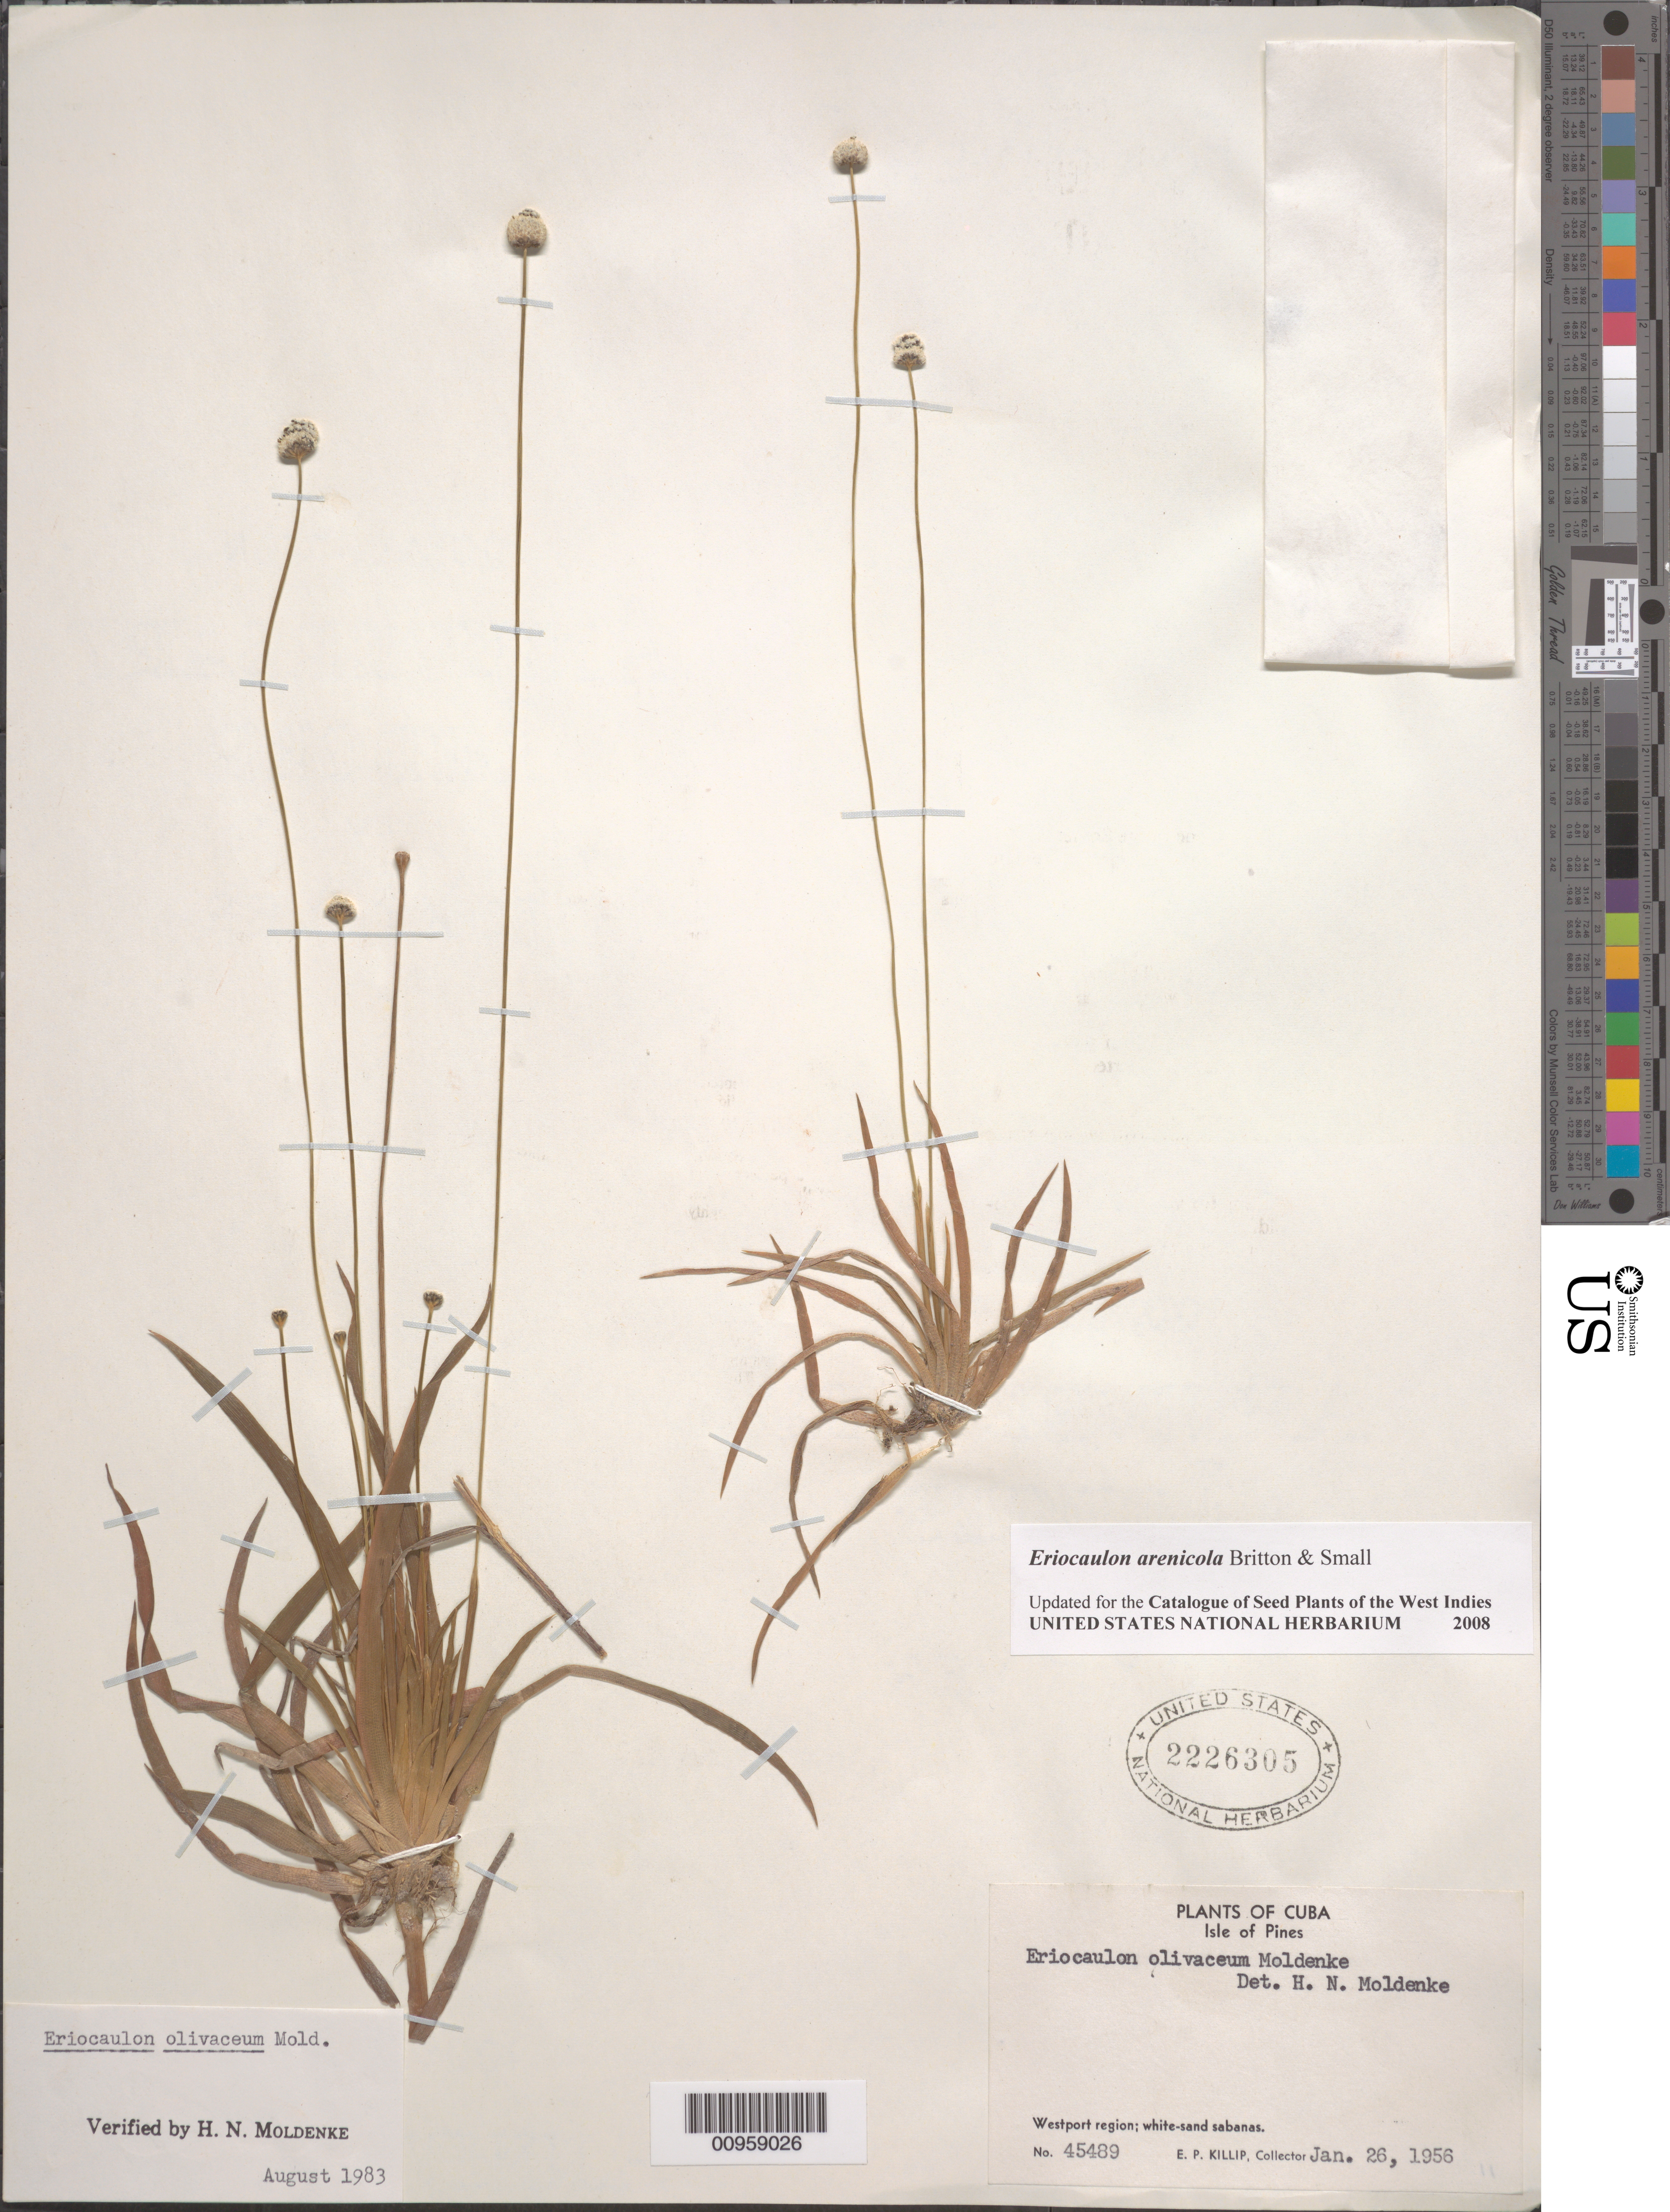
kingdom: Plantae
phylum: Tracheophyta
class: Liliopsida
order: Poales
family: Eriocaulaceae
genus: Eriocaulon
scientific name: Eriocaulon arenicola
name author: Britton & Small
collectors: E. P. Killip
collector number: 45489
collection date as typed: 26 Jan 1956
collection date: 1956-01-26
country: Cuba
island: Isla de la Juventud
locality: Westport Region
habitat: White-sand sabanas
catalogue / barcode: US 2226305